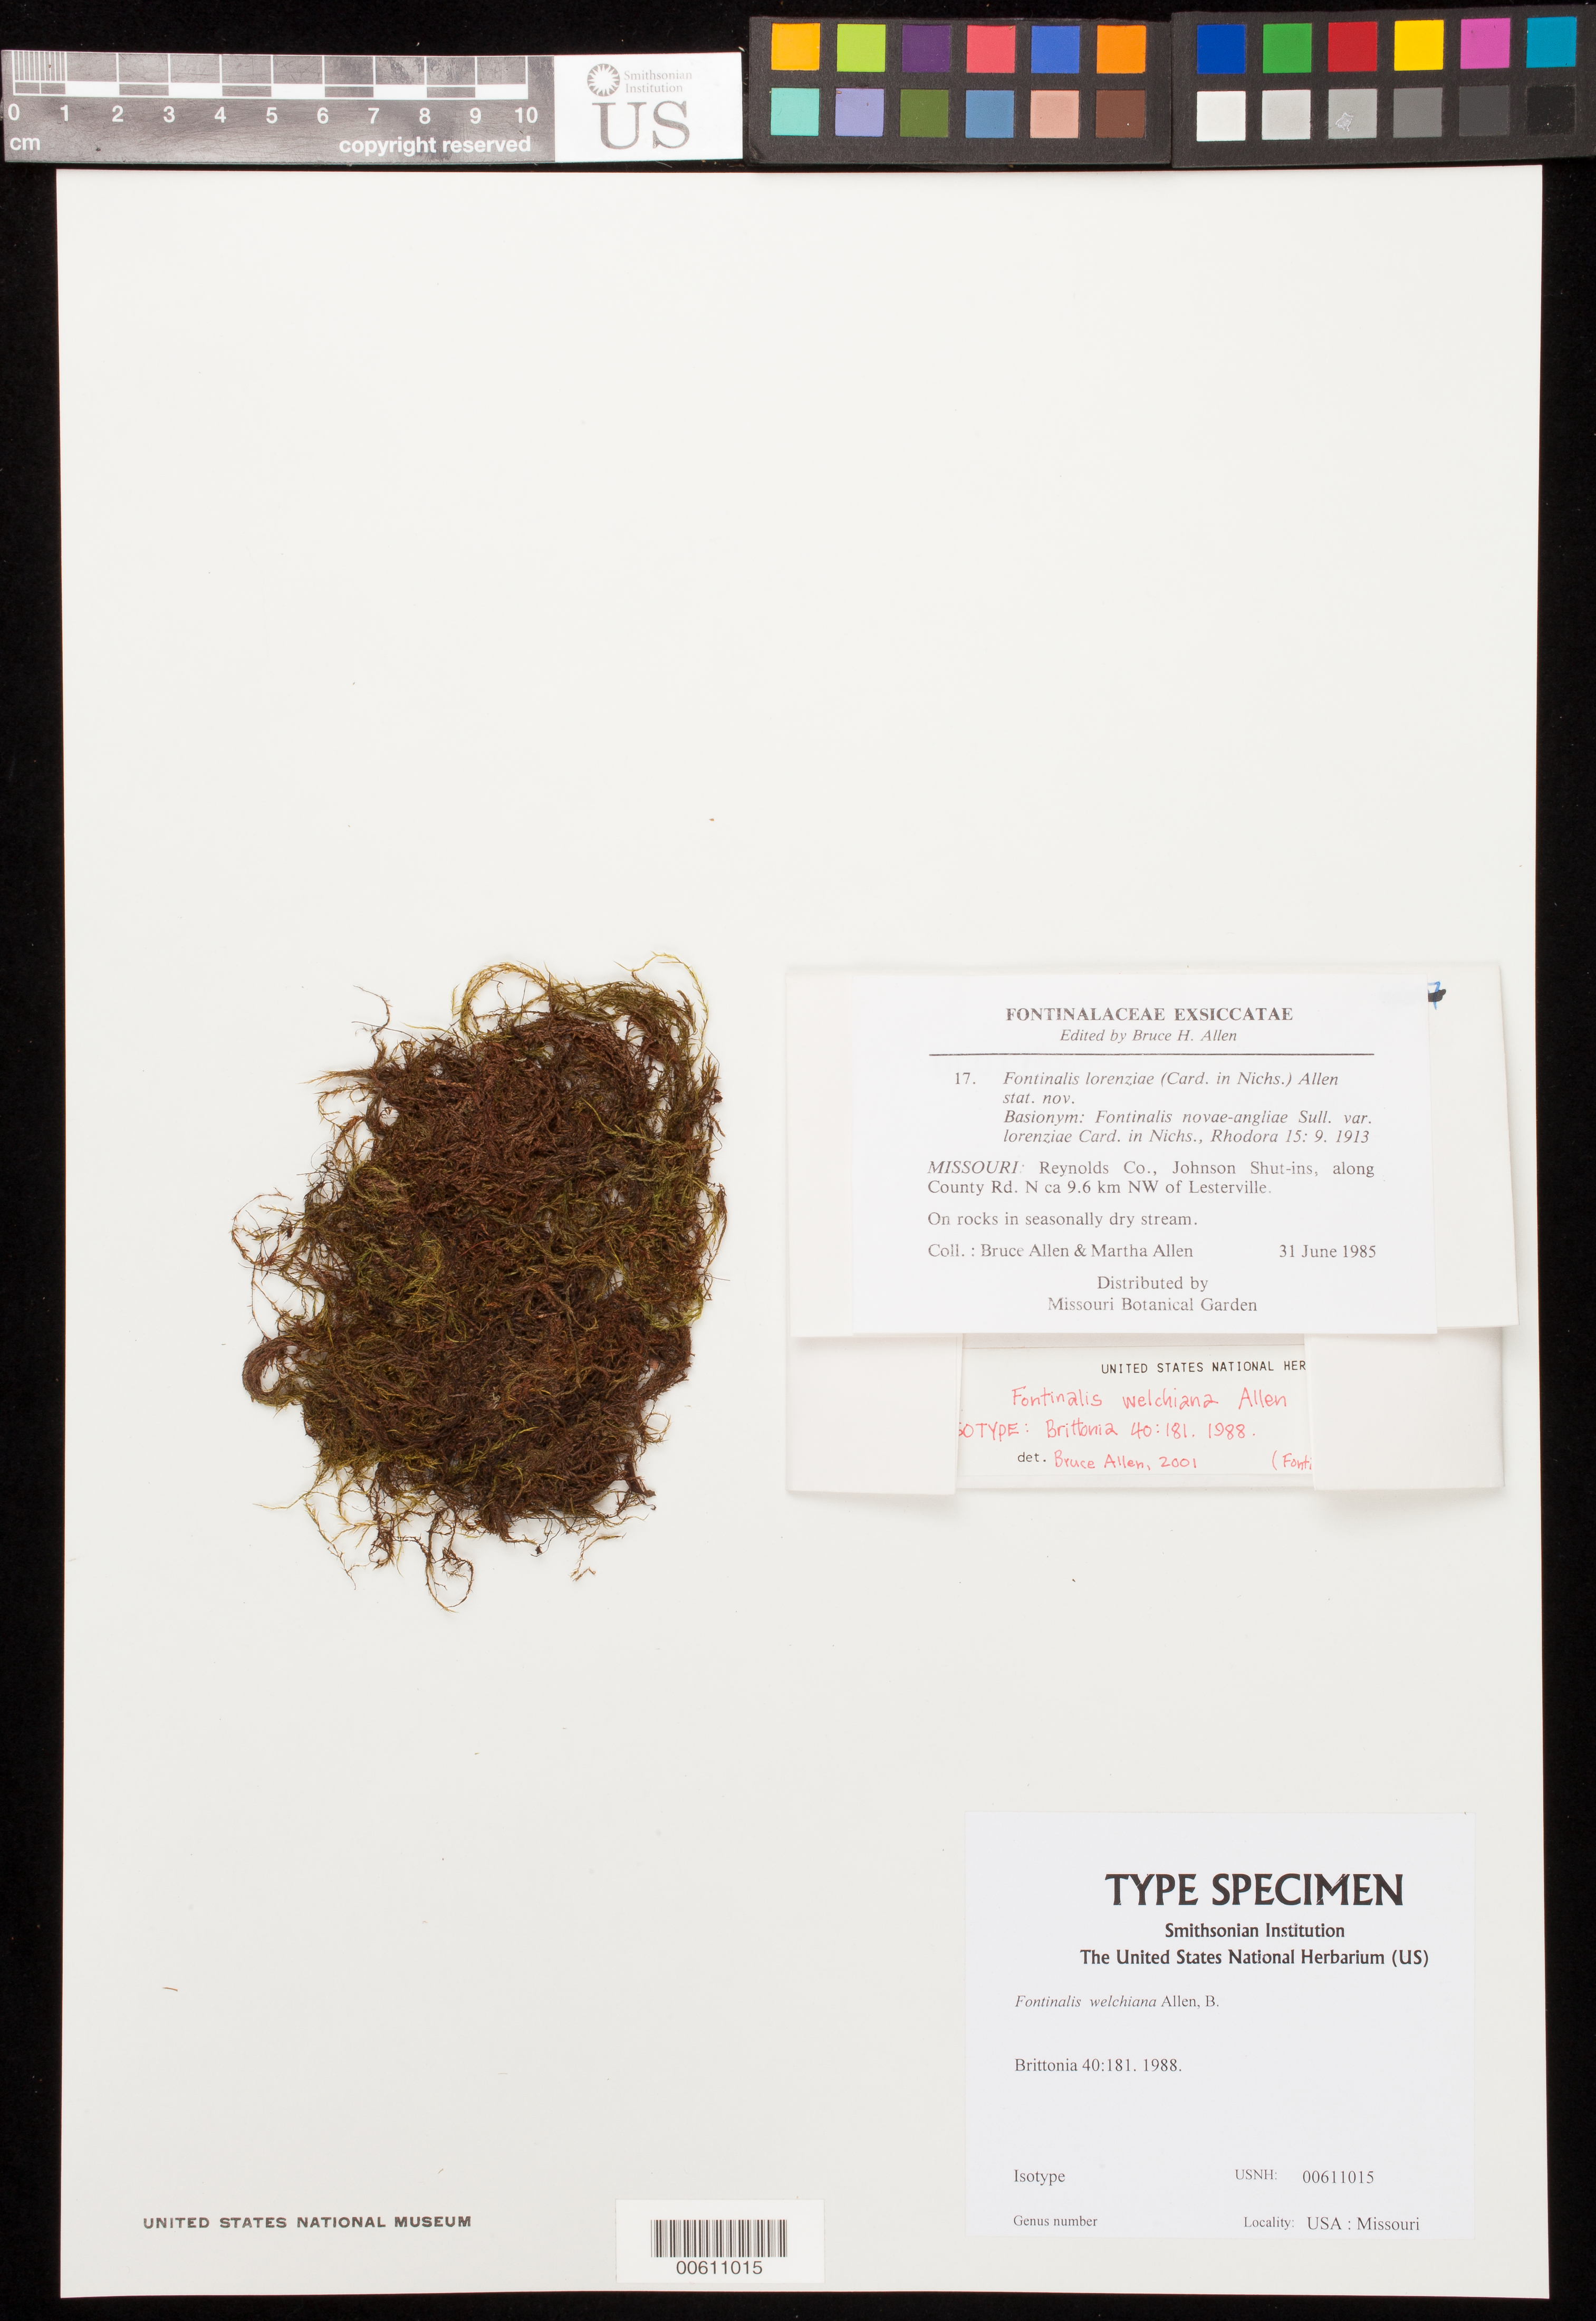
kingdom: Plantae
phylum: Bryophyta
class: Bryopsida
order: Hypnales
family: Fontinalaceae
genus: Fontinalis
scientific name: Fontinalis welchiana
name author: B.H. Allen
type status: Isotype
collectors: B. H. Allen & M. Allen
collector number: Fontinal. Exsicc. 17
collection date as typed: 31 Jun 1988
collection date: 1988-06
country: United States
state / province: Missouri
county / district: Reynolds Vo.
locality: Johnson Shut-ins, along County Rd. NNW of Lesterville.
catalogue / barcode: US 611015